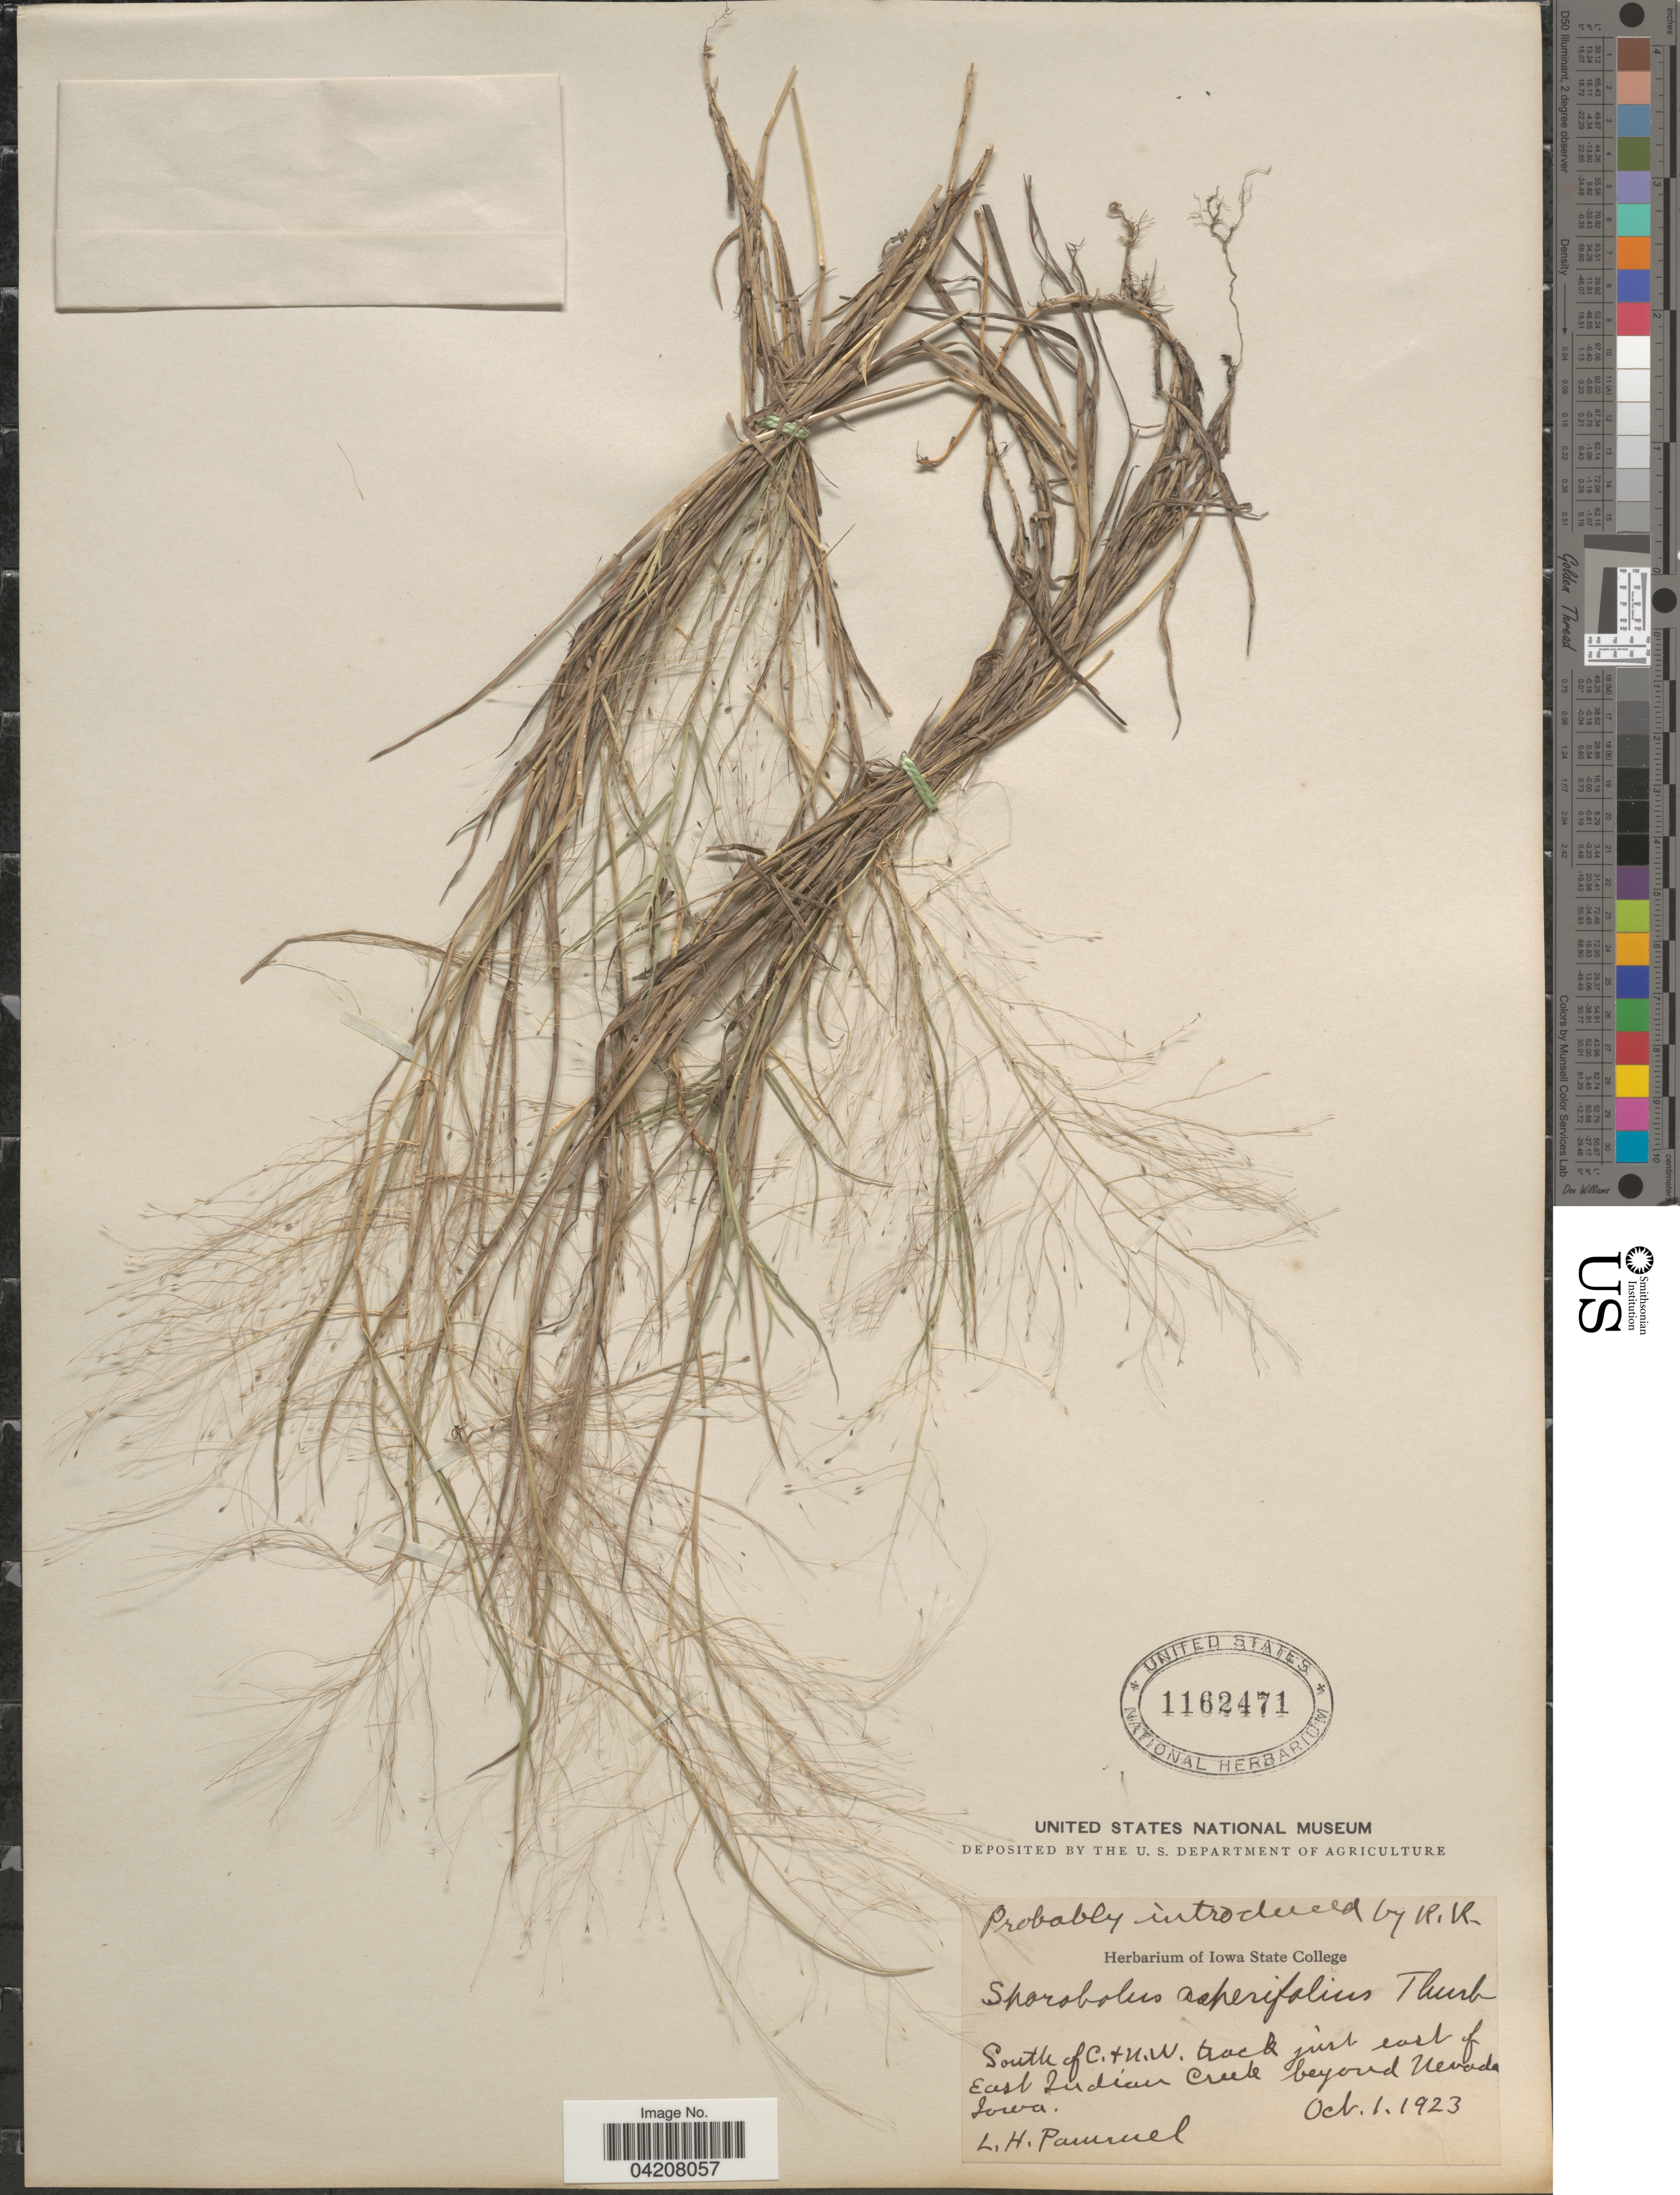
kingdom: Plantae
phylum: Tracheophyta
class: Liliopsida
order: Poales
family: Poaceae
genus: Muhlenbergia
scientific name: Muhlenbergia asperifolia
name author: (Nees & Meyen ex Trin.) Parodi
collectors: L. Pammel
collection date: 1923-10-01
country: United States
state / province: Iowa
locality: South of C.+ N.W. track just east of East Indian Creek beyond Nevada.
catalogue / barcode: US 1162471